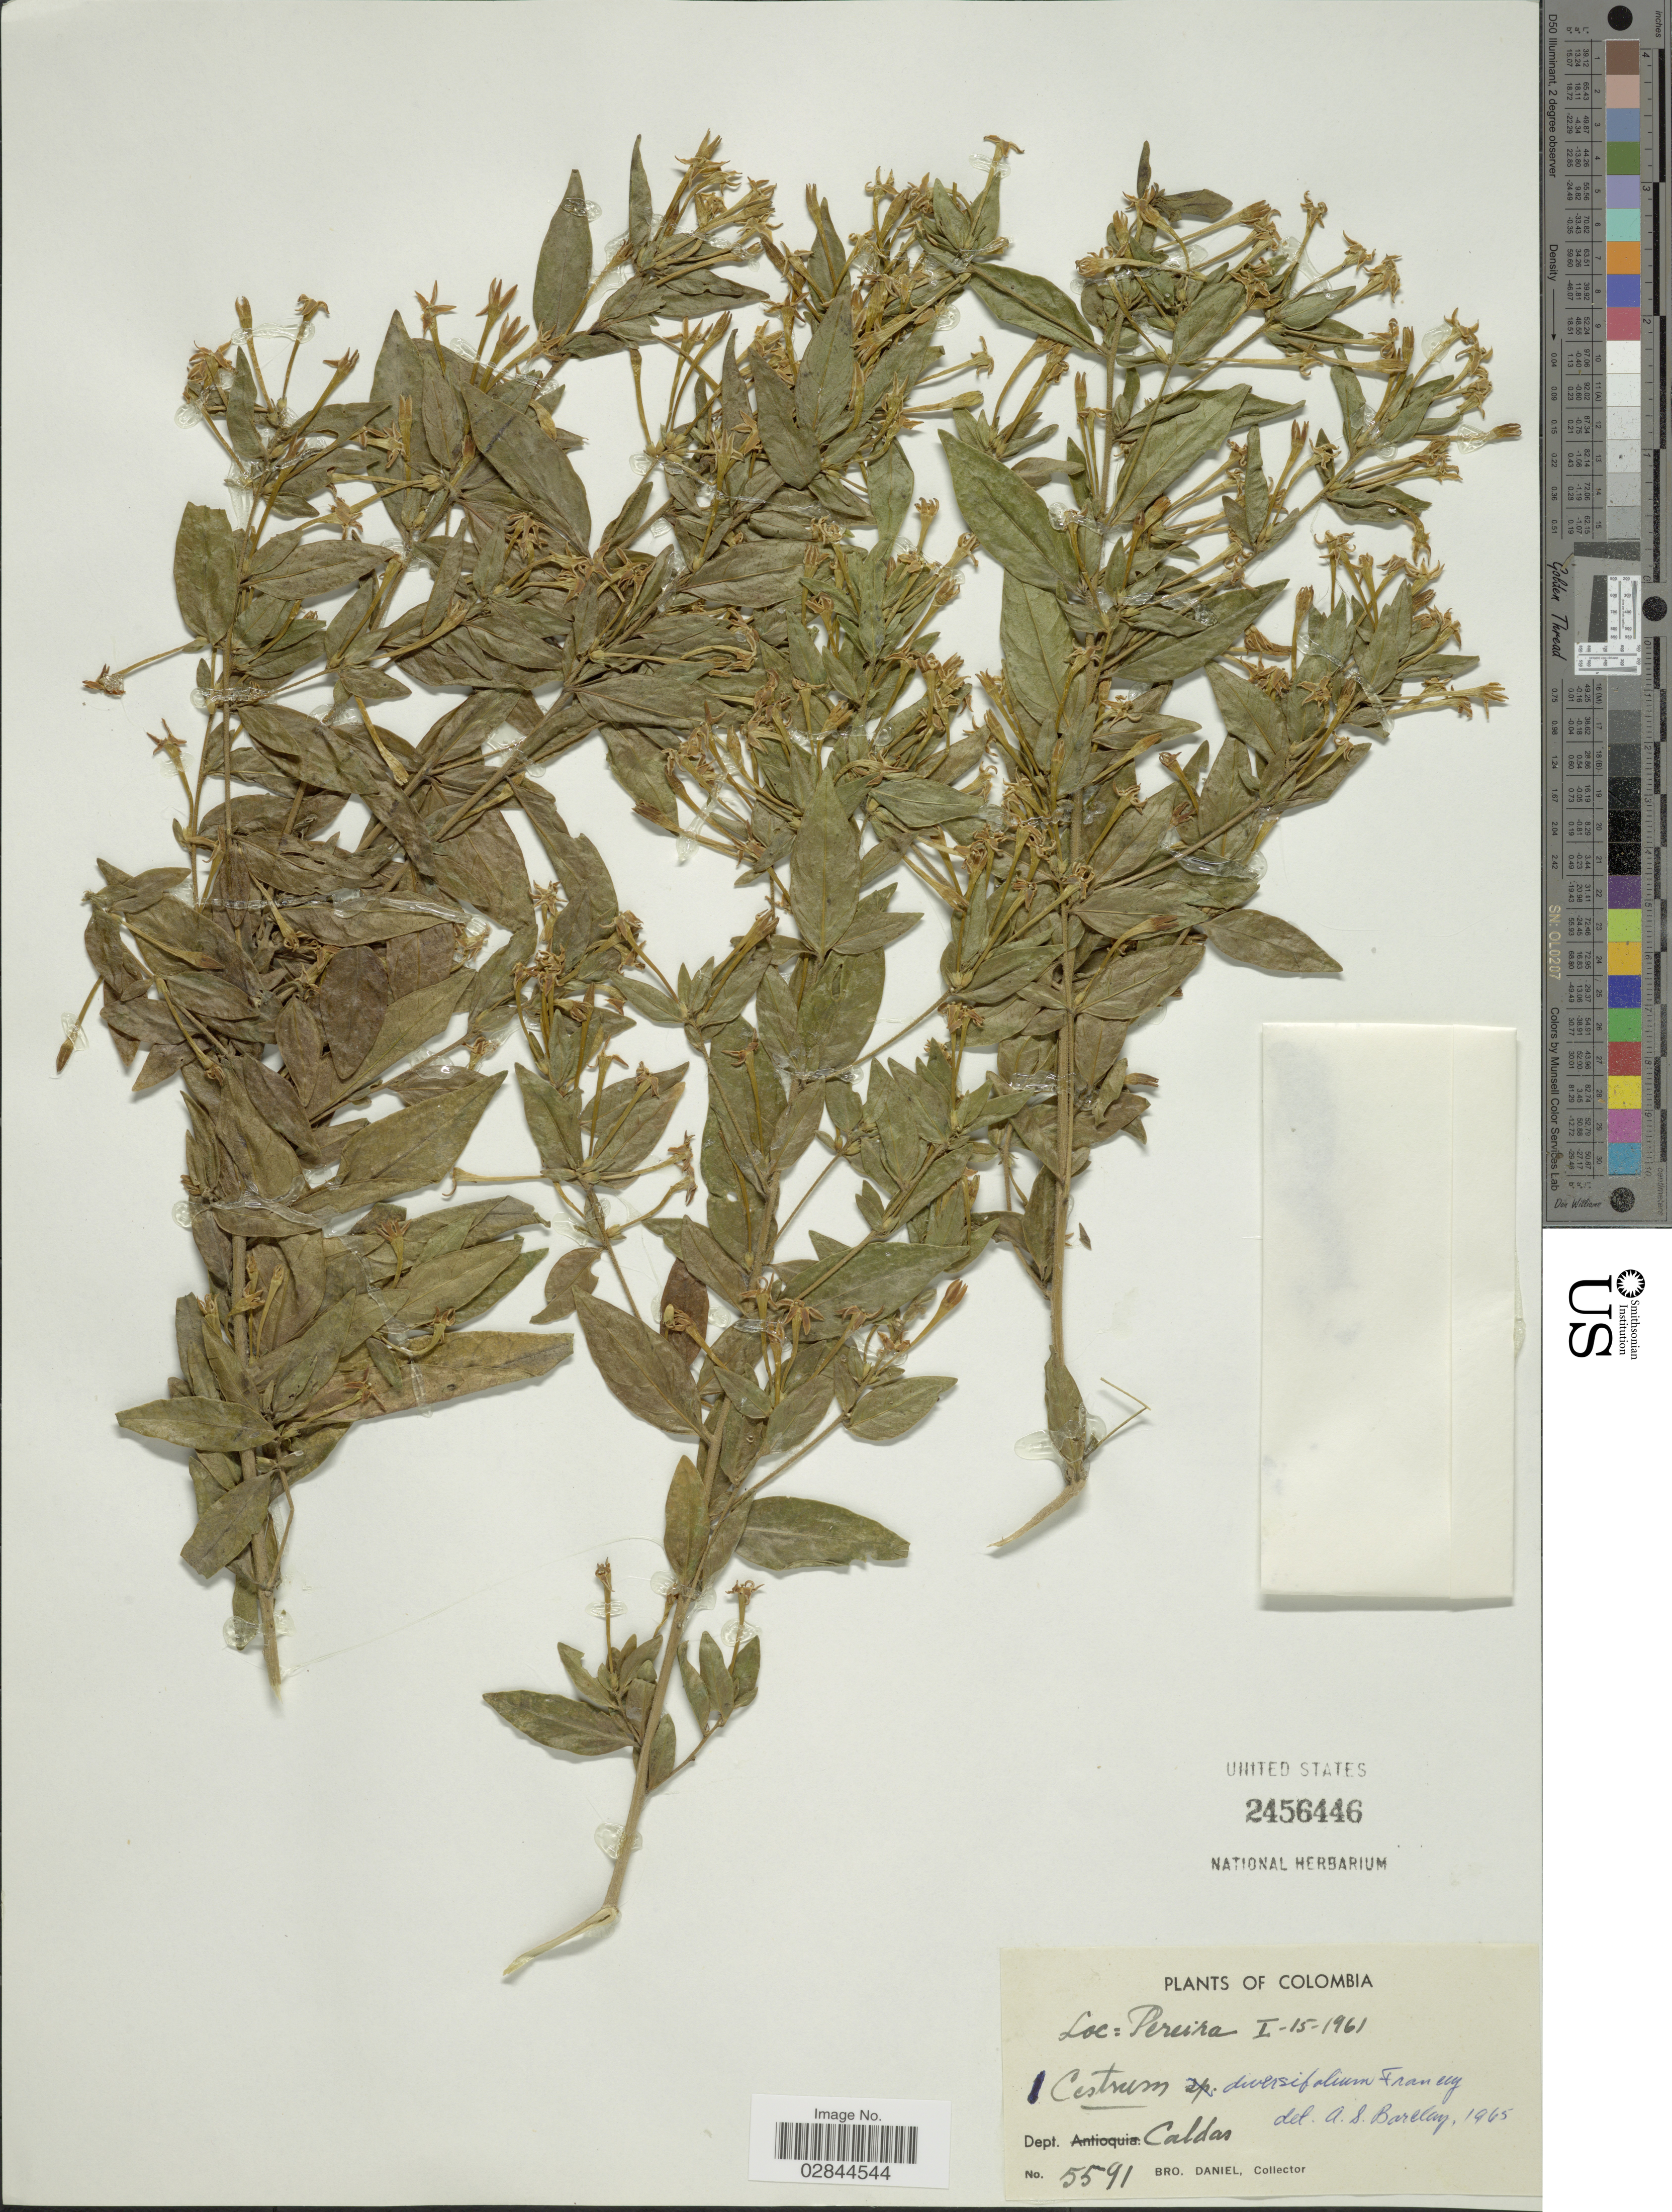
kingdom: Plantae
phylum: Tracheophyta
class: Magnoliopsida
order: Solanales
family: Solanaceae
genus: Cestrum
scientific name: Cestrum diversifolium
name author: Francey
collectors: Bro. Daniel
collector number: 5591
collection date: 1961-01-15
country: Colombia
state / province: Caldas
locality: Pereira. Dept. Caldas.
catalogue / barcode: US 2456446